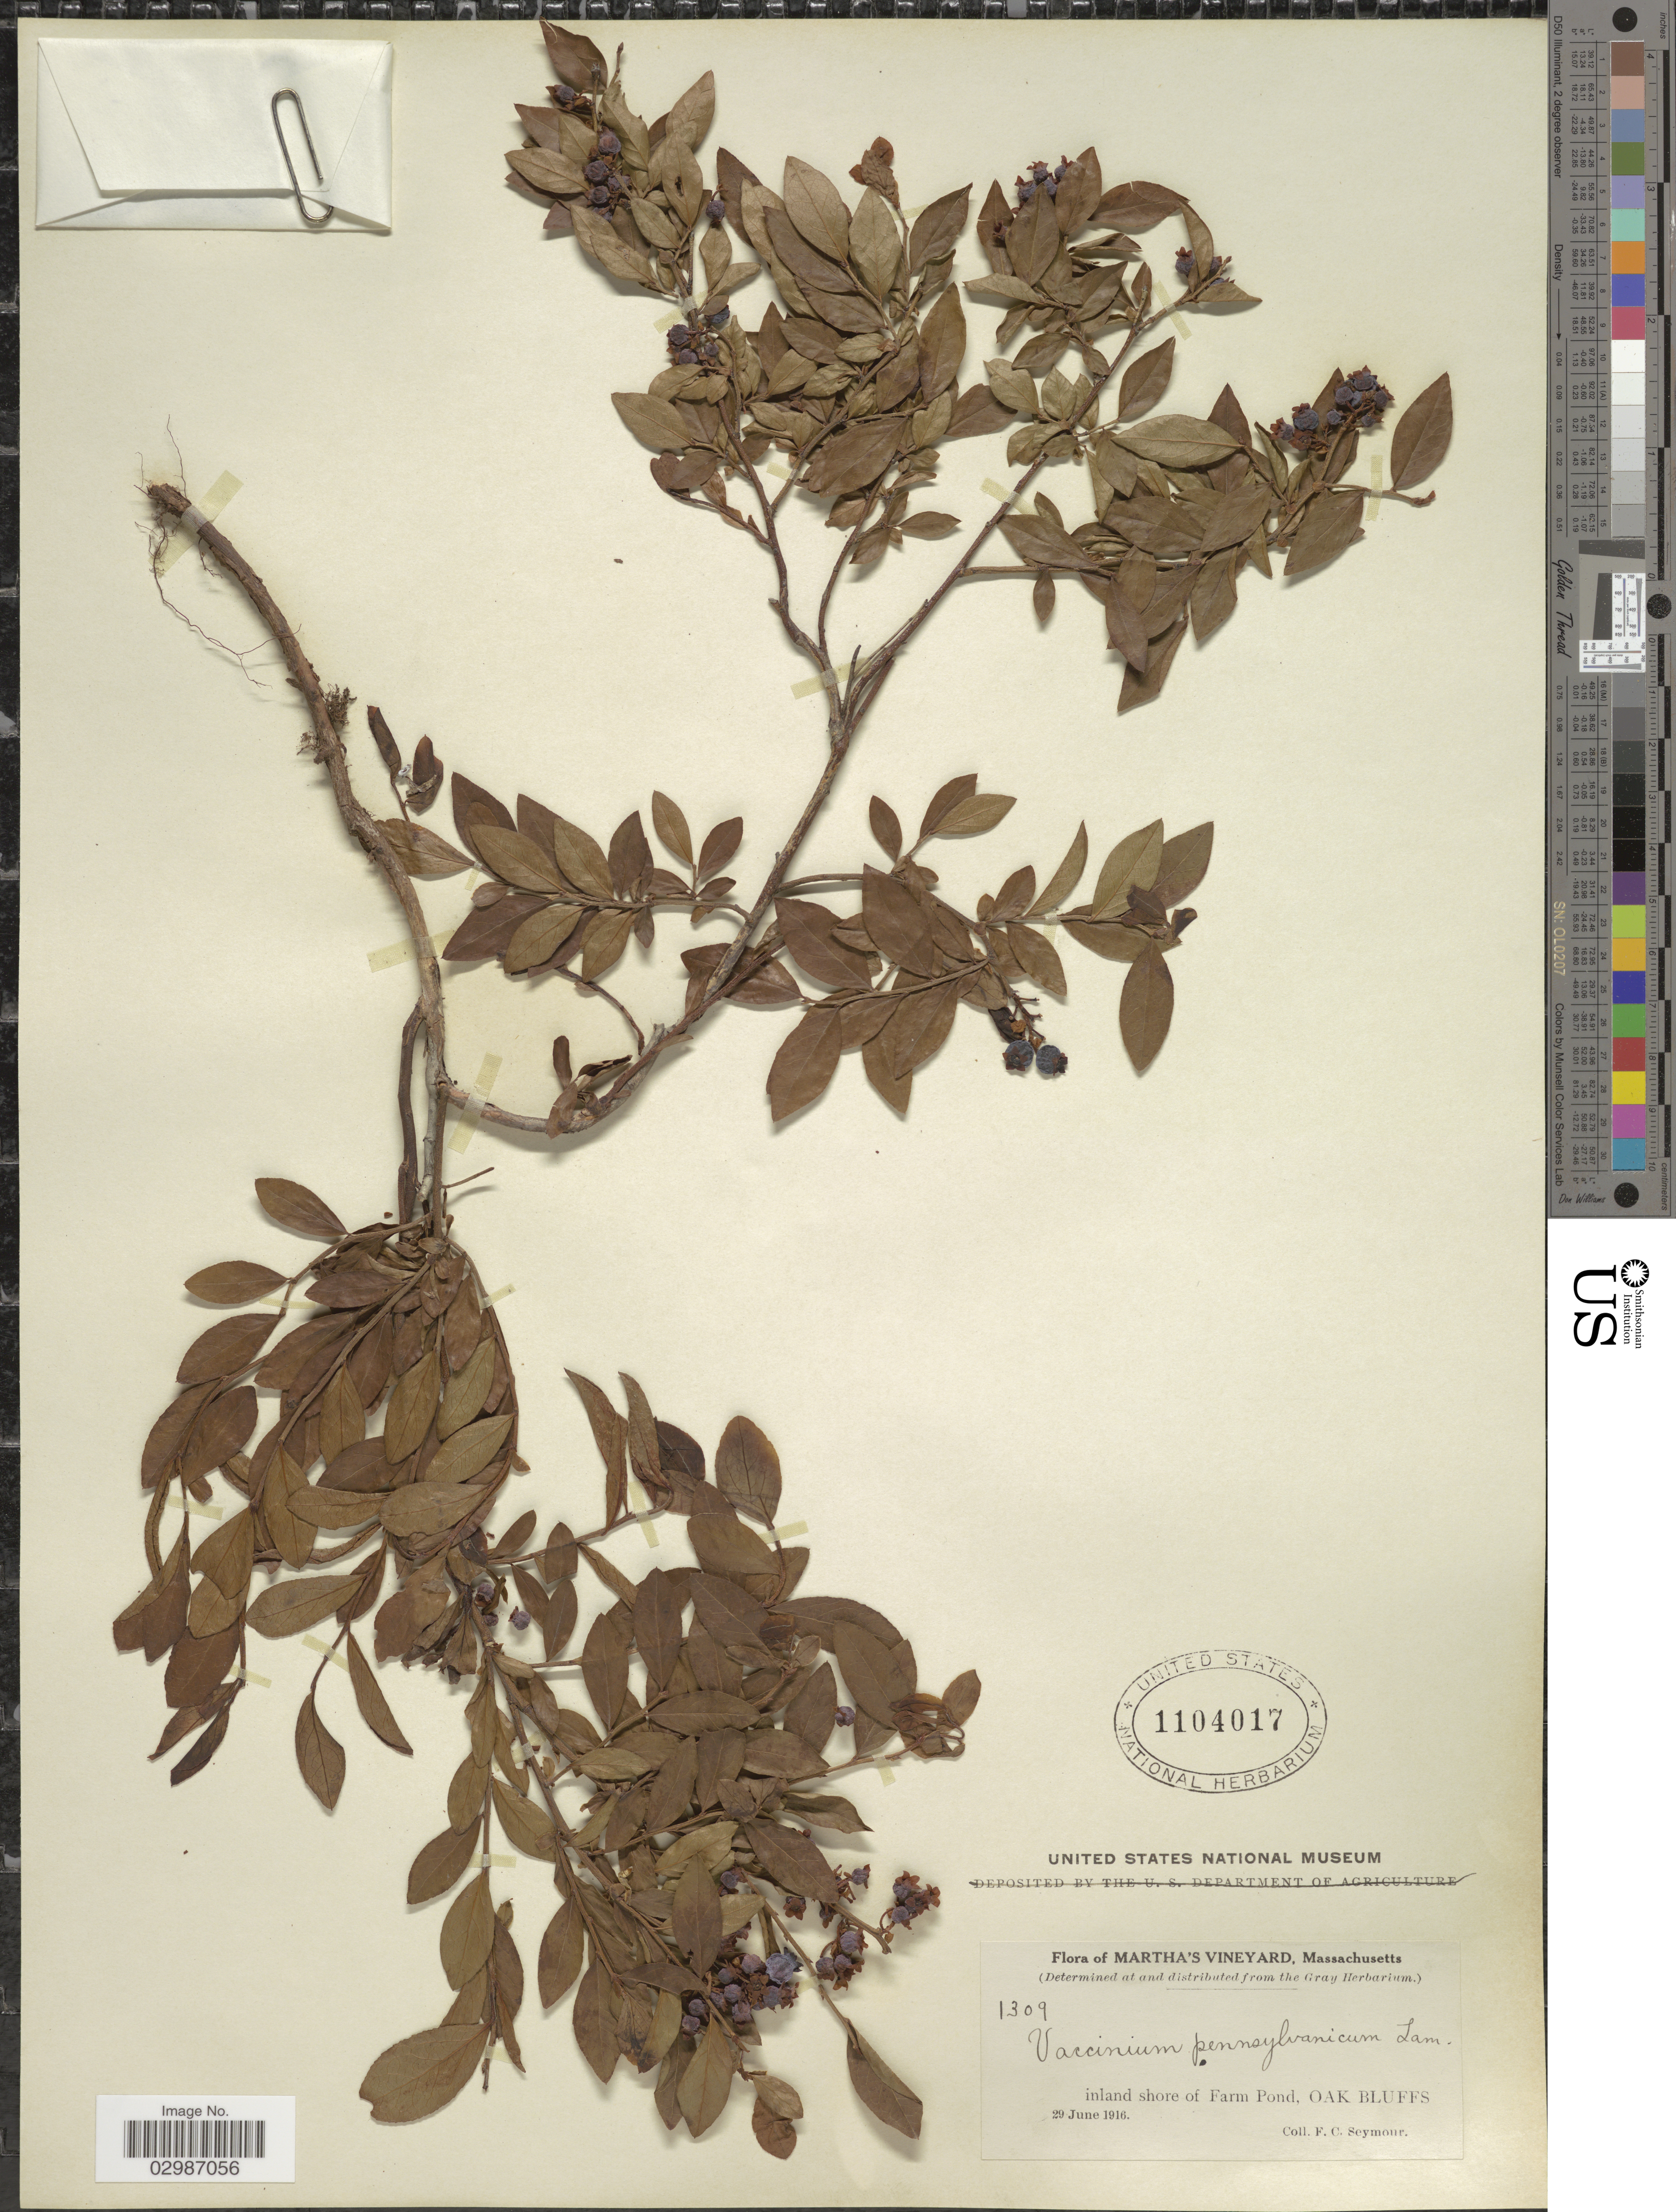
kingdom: Plantae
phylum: Tracheophyta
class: Magnoliopsida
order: Ericales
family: Ericaceae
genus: Vaccinium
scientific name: Vaccinium angustifolium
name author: Aiton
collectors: F. C. Seymour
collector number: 1309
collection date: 1916-06-29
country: United States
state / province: Massachusetts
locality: Martha's Vineyard. Inland shore of Farm Pond, Oak Bluffs.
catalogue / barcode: US 1104017